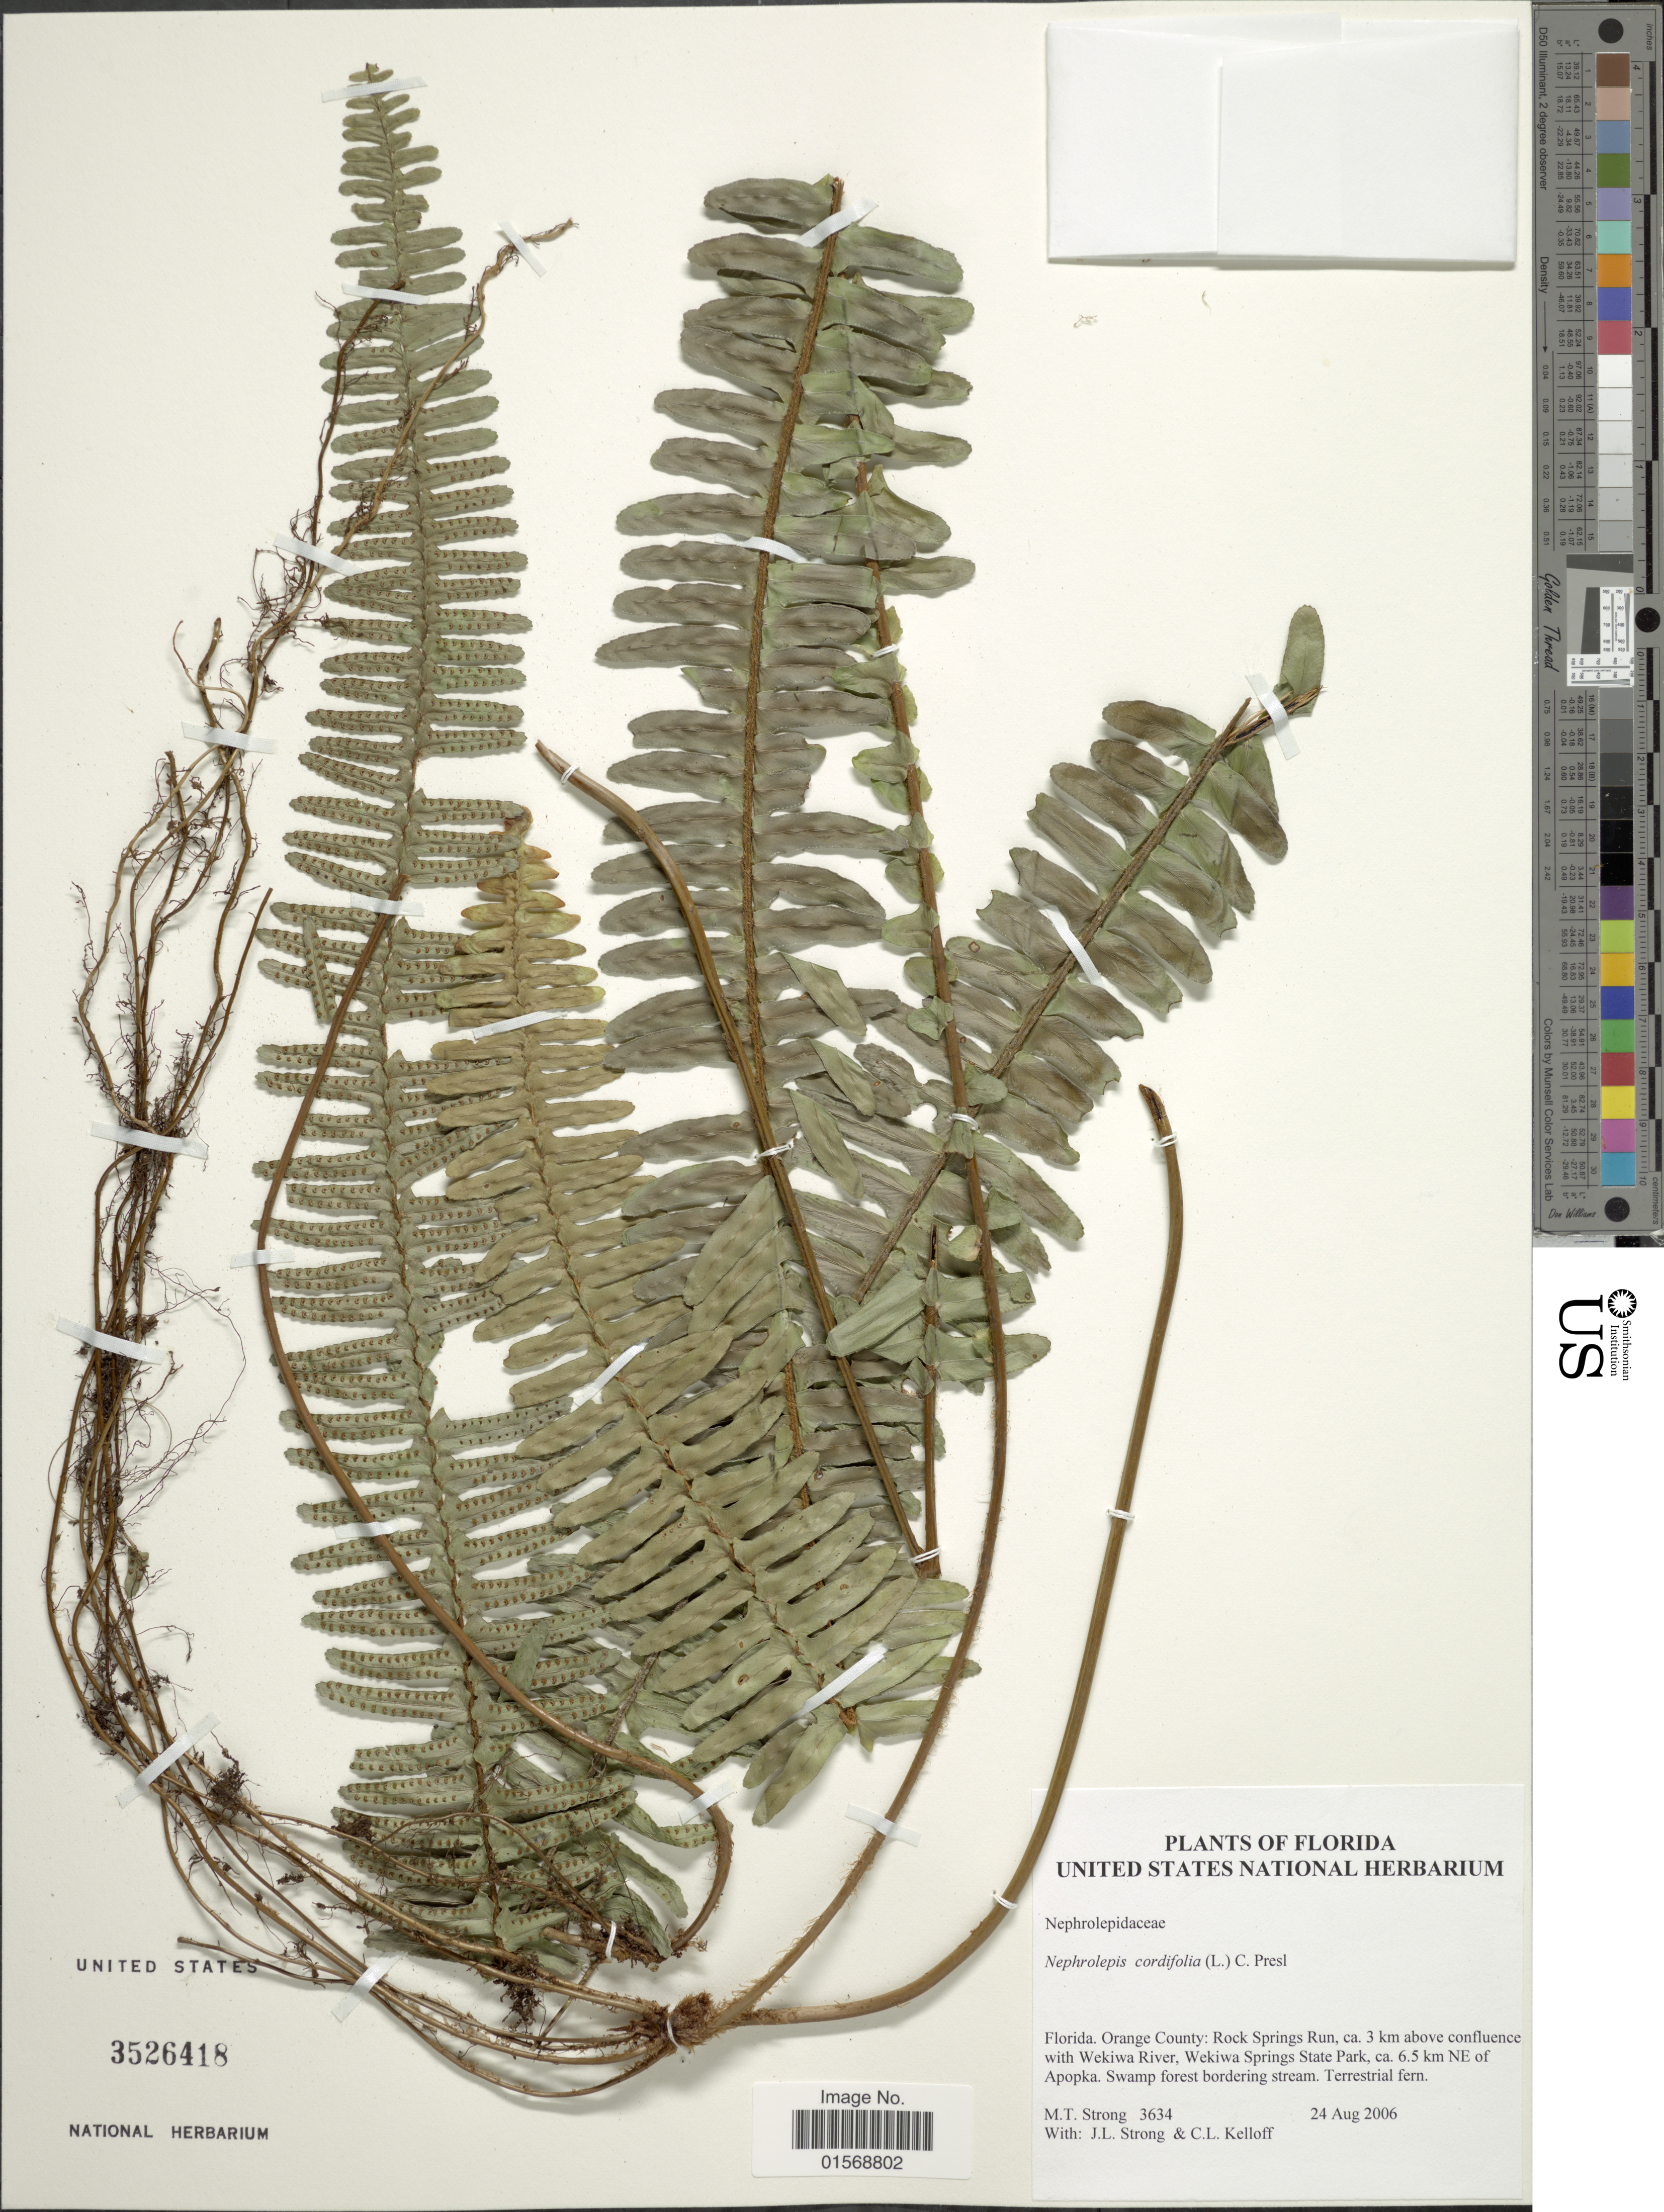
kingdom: Plantae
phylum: Tracheophyta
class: Polypodiopsida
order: Polypodiales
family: Nephrolepidaceae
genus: Nephrolepis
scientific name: Nephrolepis cordifolia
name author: (L.) C. Presl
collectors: M. T. Strong, J. L. Strong & C. L. Kelloff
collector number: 3634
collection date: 2006-08-25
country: United States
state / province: Florida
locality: Florida. Orange County: Rock Springs Run, ca.3 km above confluence with Wekiwa River, Wekiwa Springs State Park, ca. 6.5 km NE of Apopka.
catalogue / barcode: US 3526418